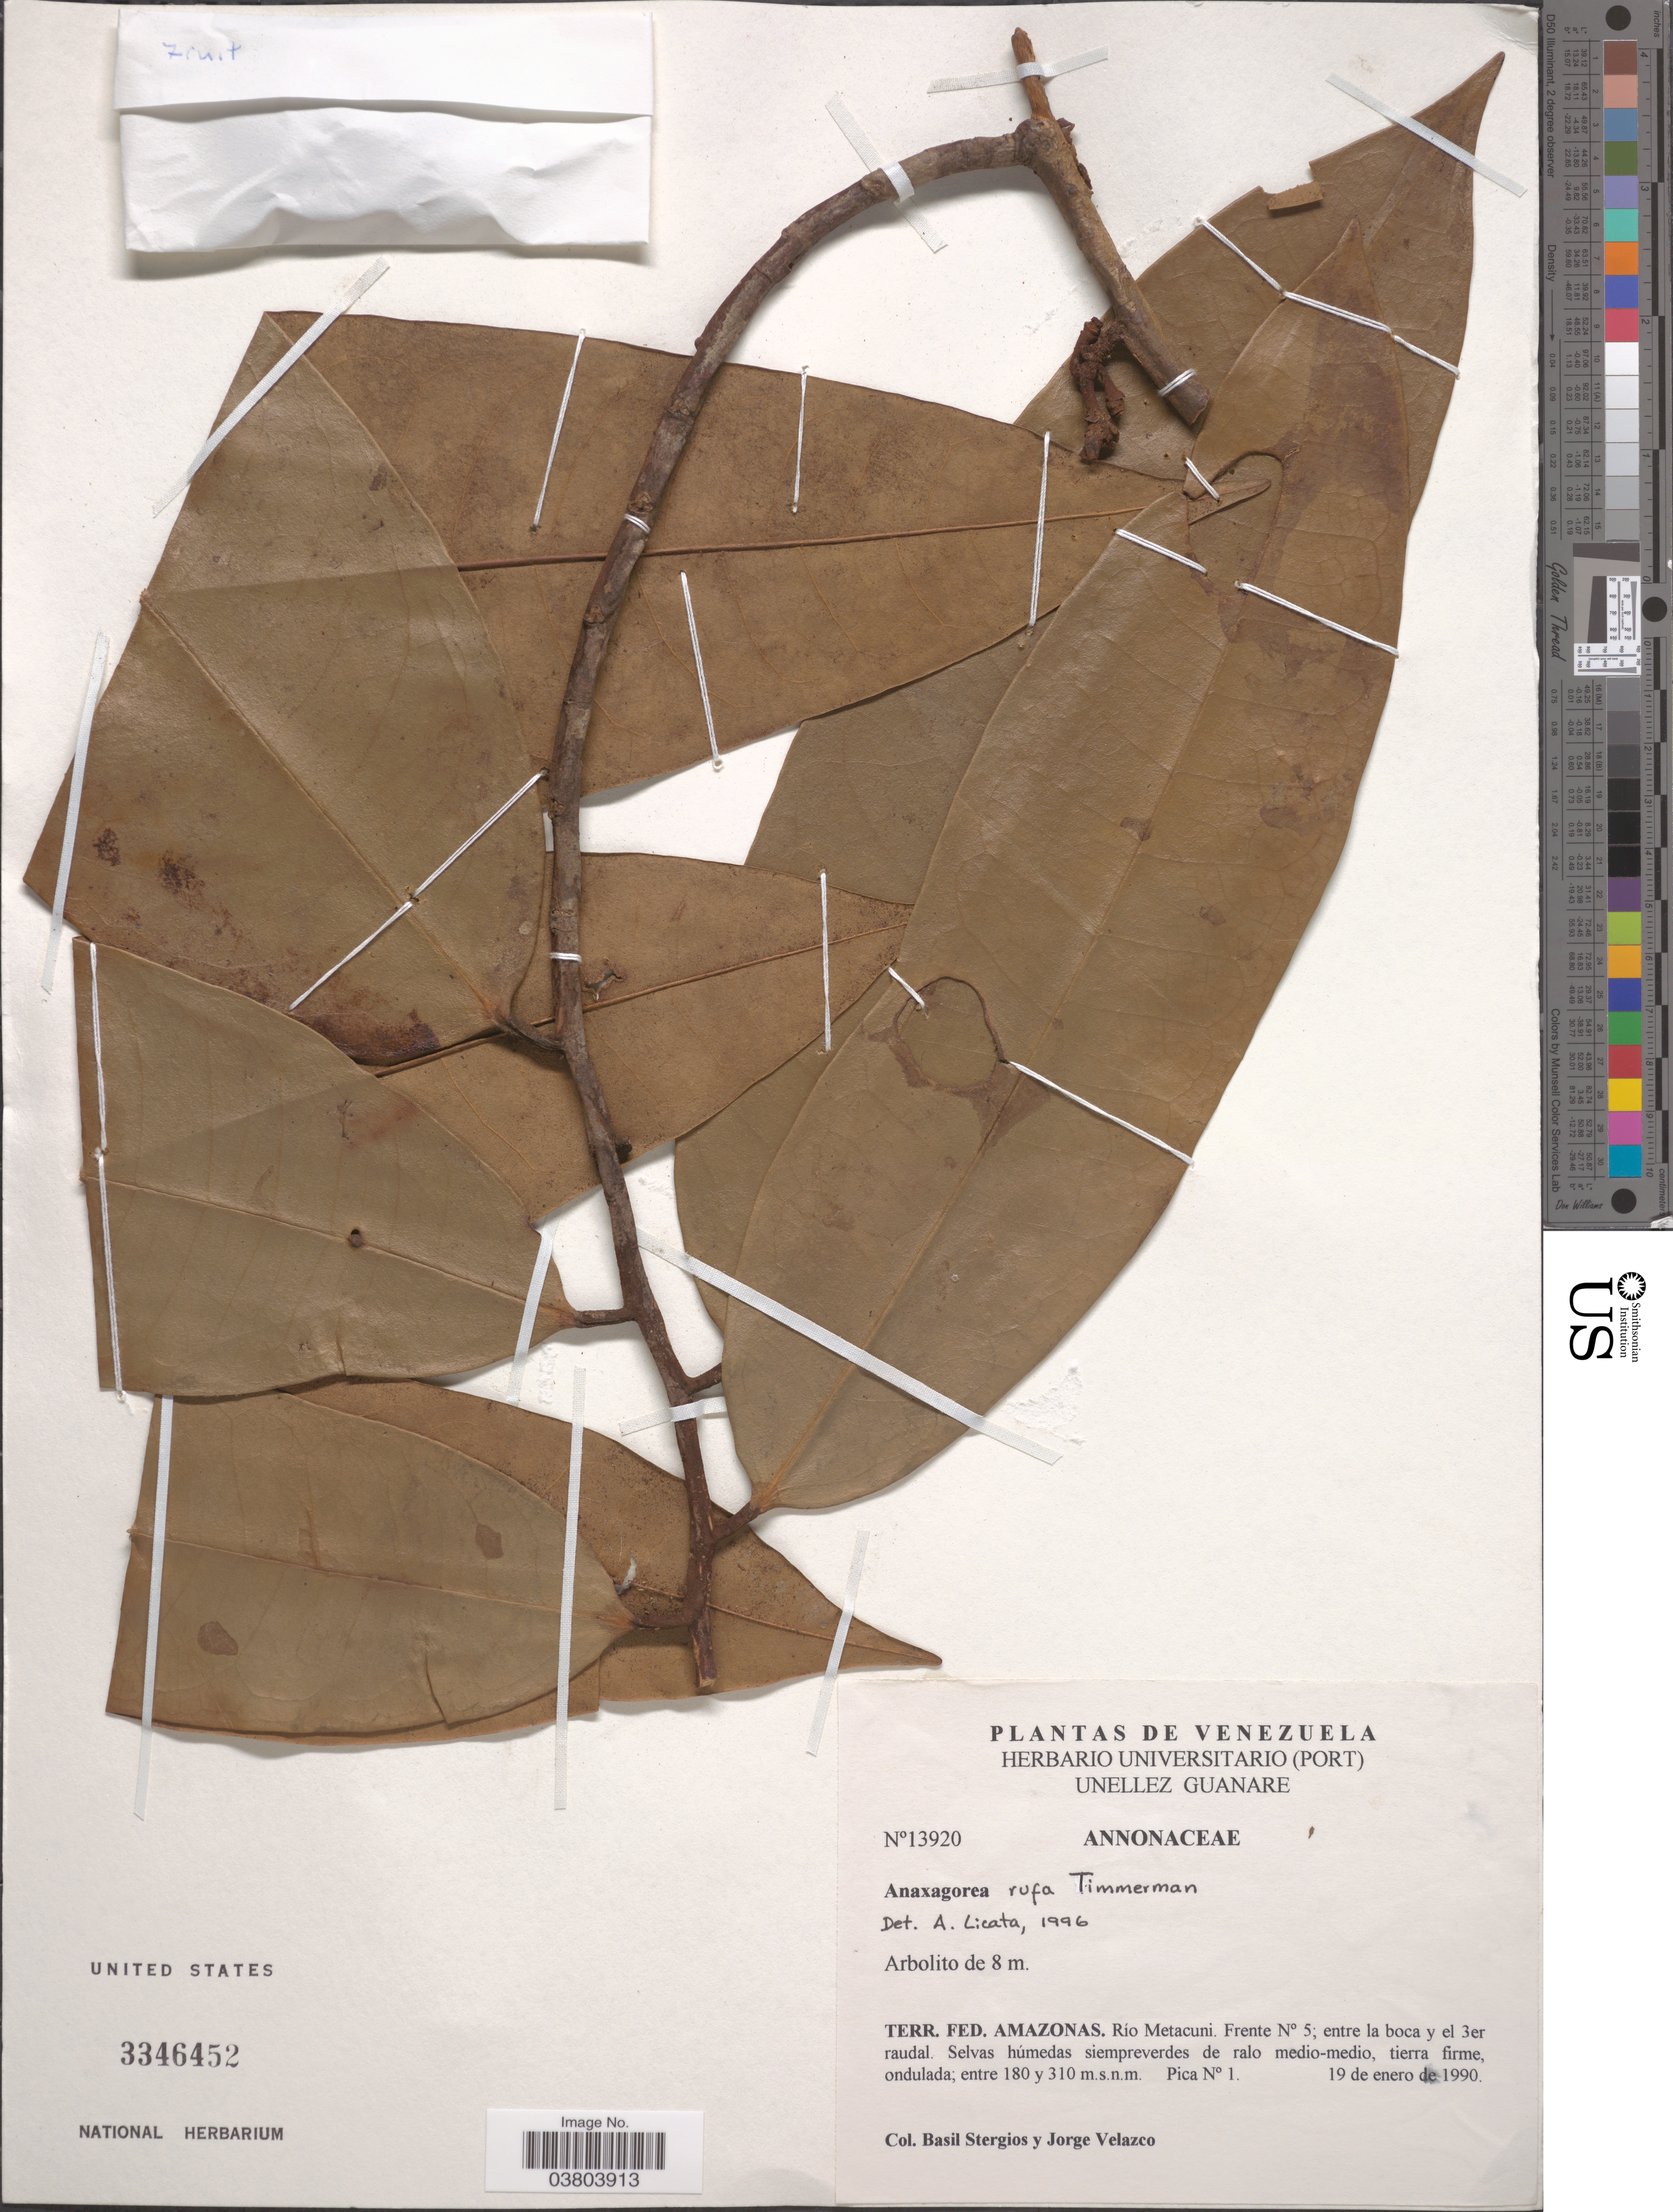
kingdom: Plantae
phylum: Tracheophyta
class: Magnoliopsida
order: Magnoliales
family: Annonaceae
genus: Anaxagorea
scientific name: Anaxagorea rufa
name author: Timmerman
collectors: B. G. Stergios & J. Velazco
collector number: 13920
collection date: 1990-01-19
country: Venezuela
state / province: Amazonas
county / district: Alto Orinoco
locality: Río Metacuni, Frente No. 5, entre la boca y el 3er raudal; pica N°1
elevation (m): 180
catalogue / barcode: US 3346452